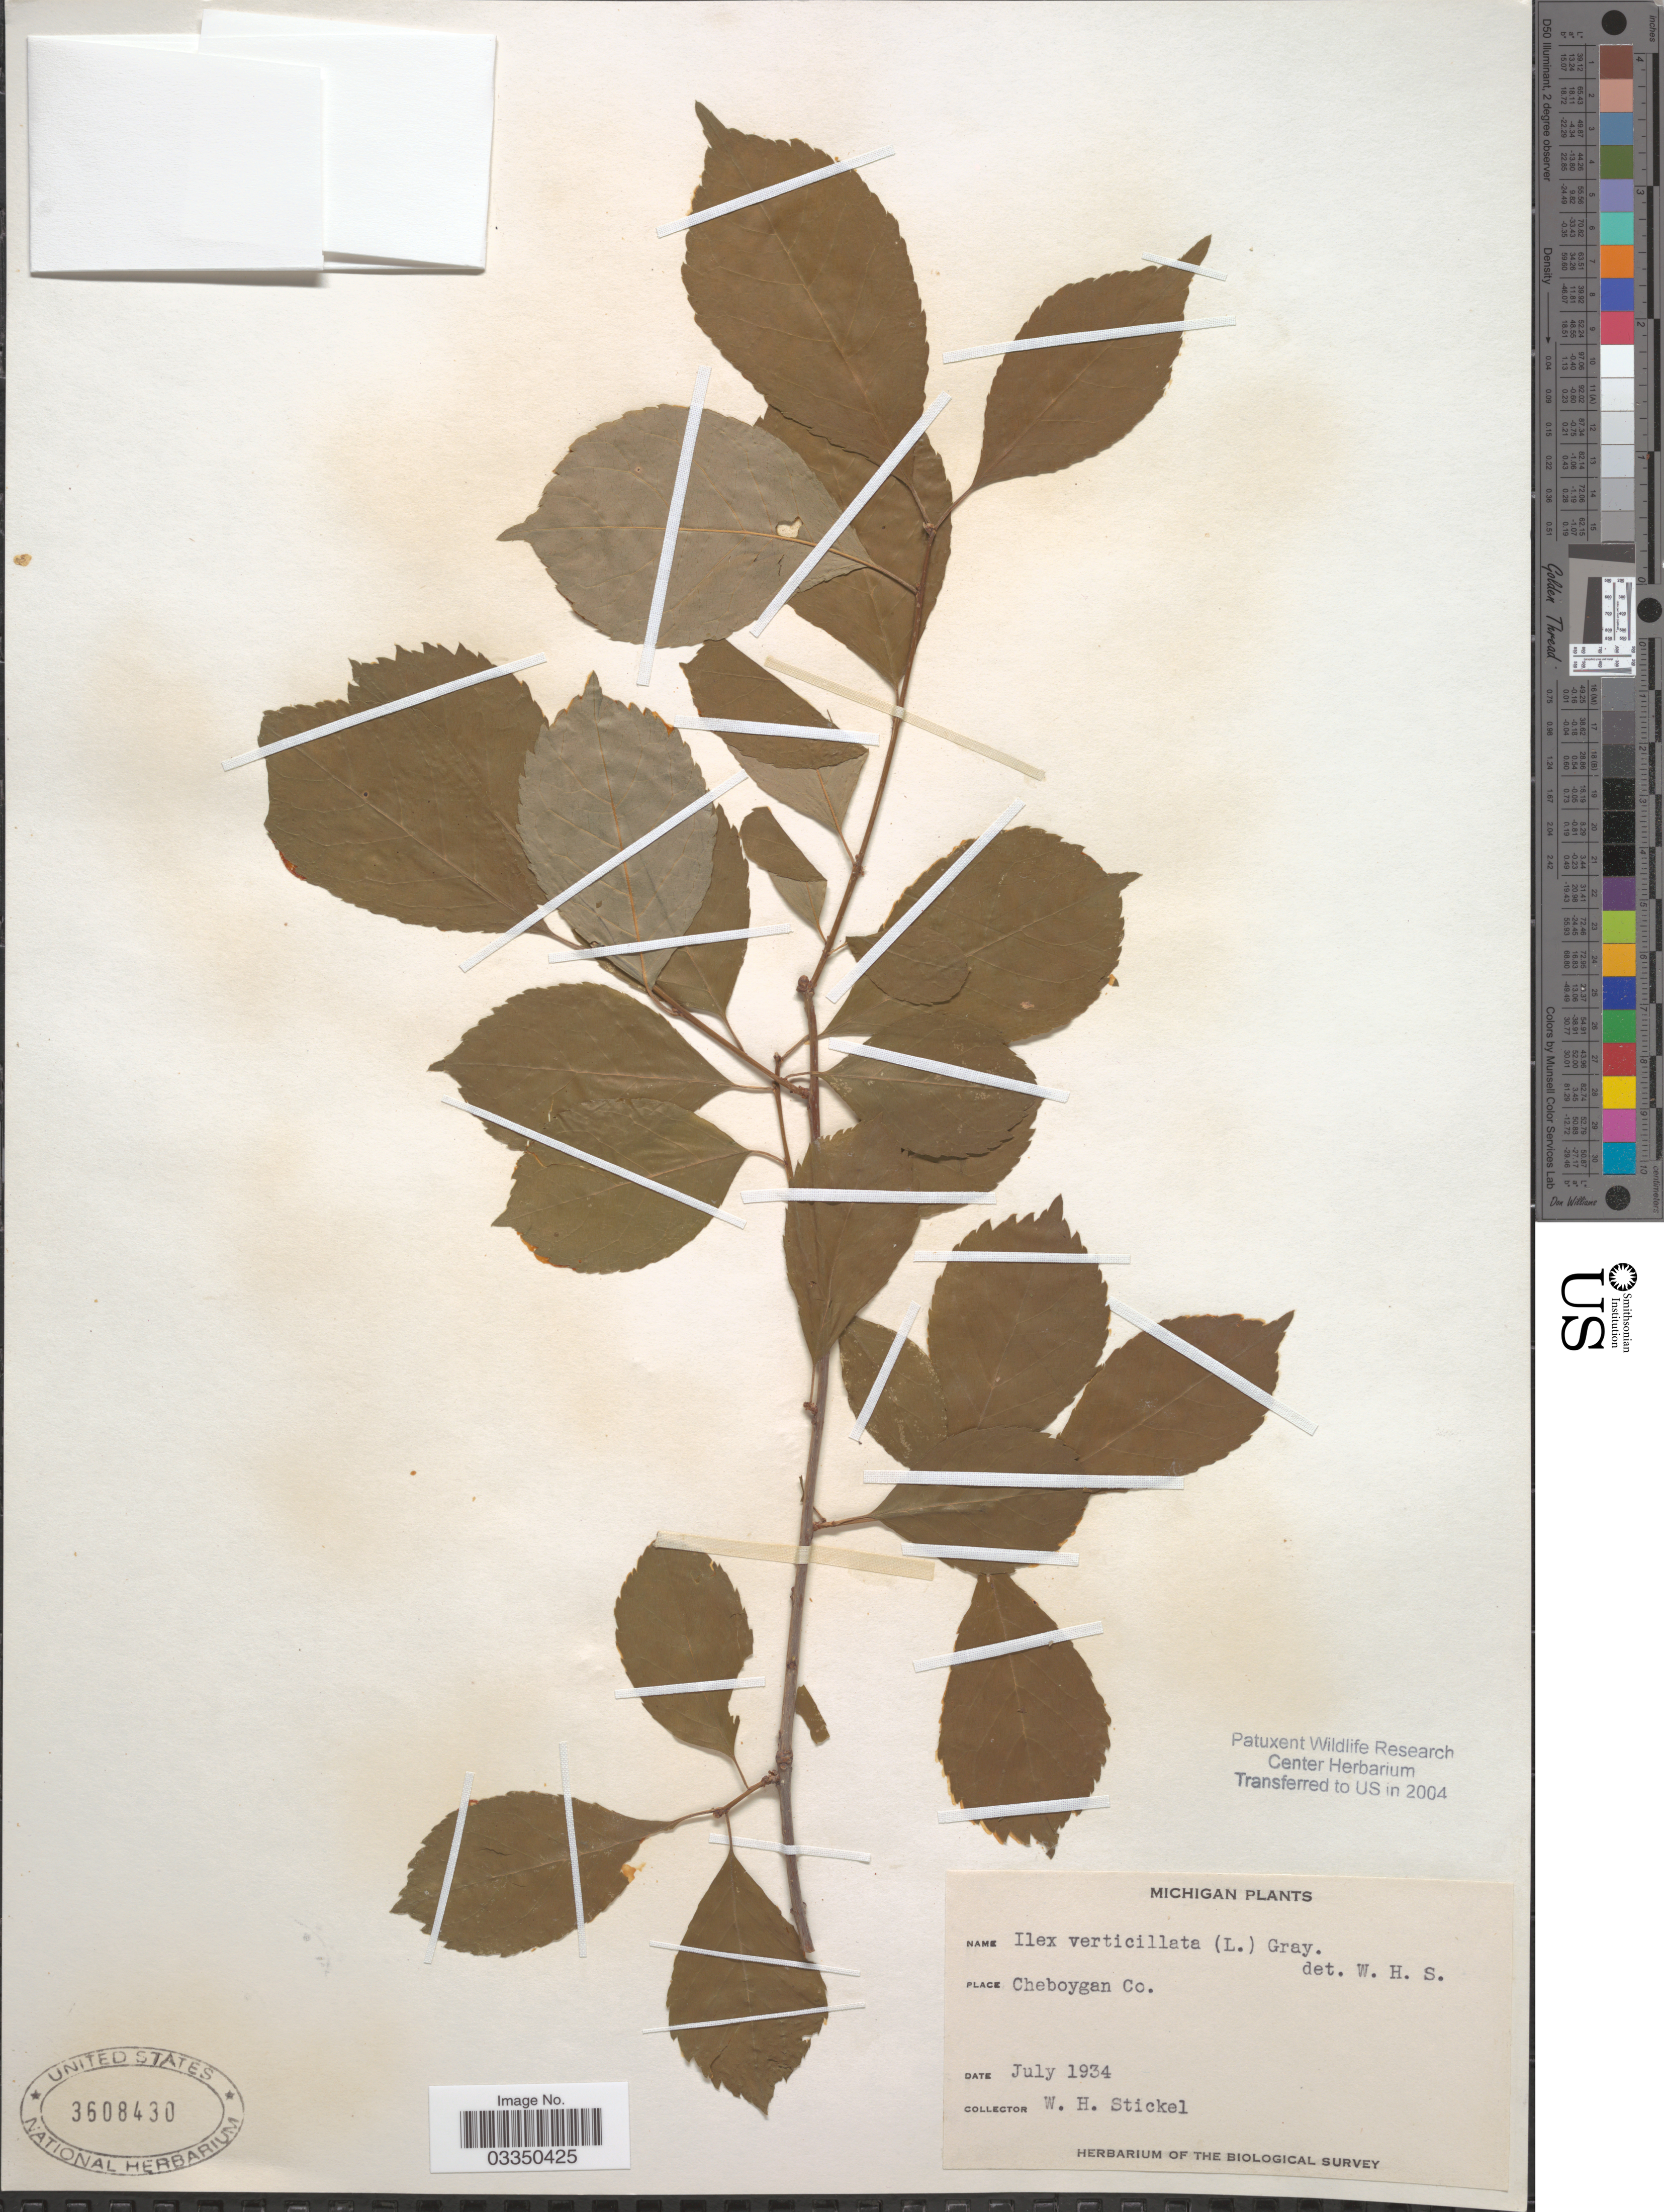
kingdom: Plantae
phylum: Tracheophyta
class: Magnoliopsida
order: Aquifoliales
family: Aquifoliaceae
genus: Ilex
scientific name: Ilex verticillata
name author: (L.) A. Gray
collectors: W. Stickel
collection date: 1934-07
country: United States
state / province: Michigan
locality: Cheboygan Co.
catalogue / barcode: US 3608430